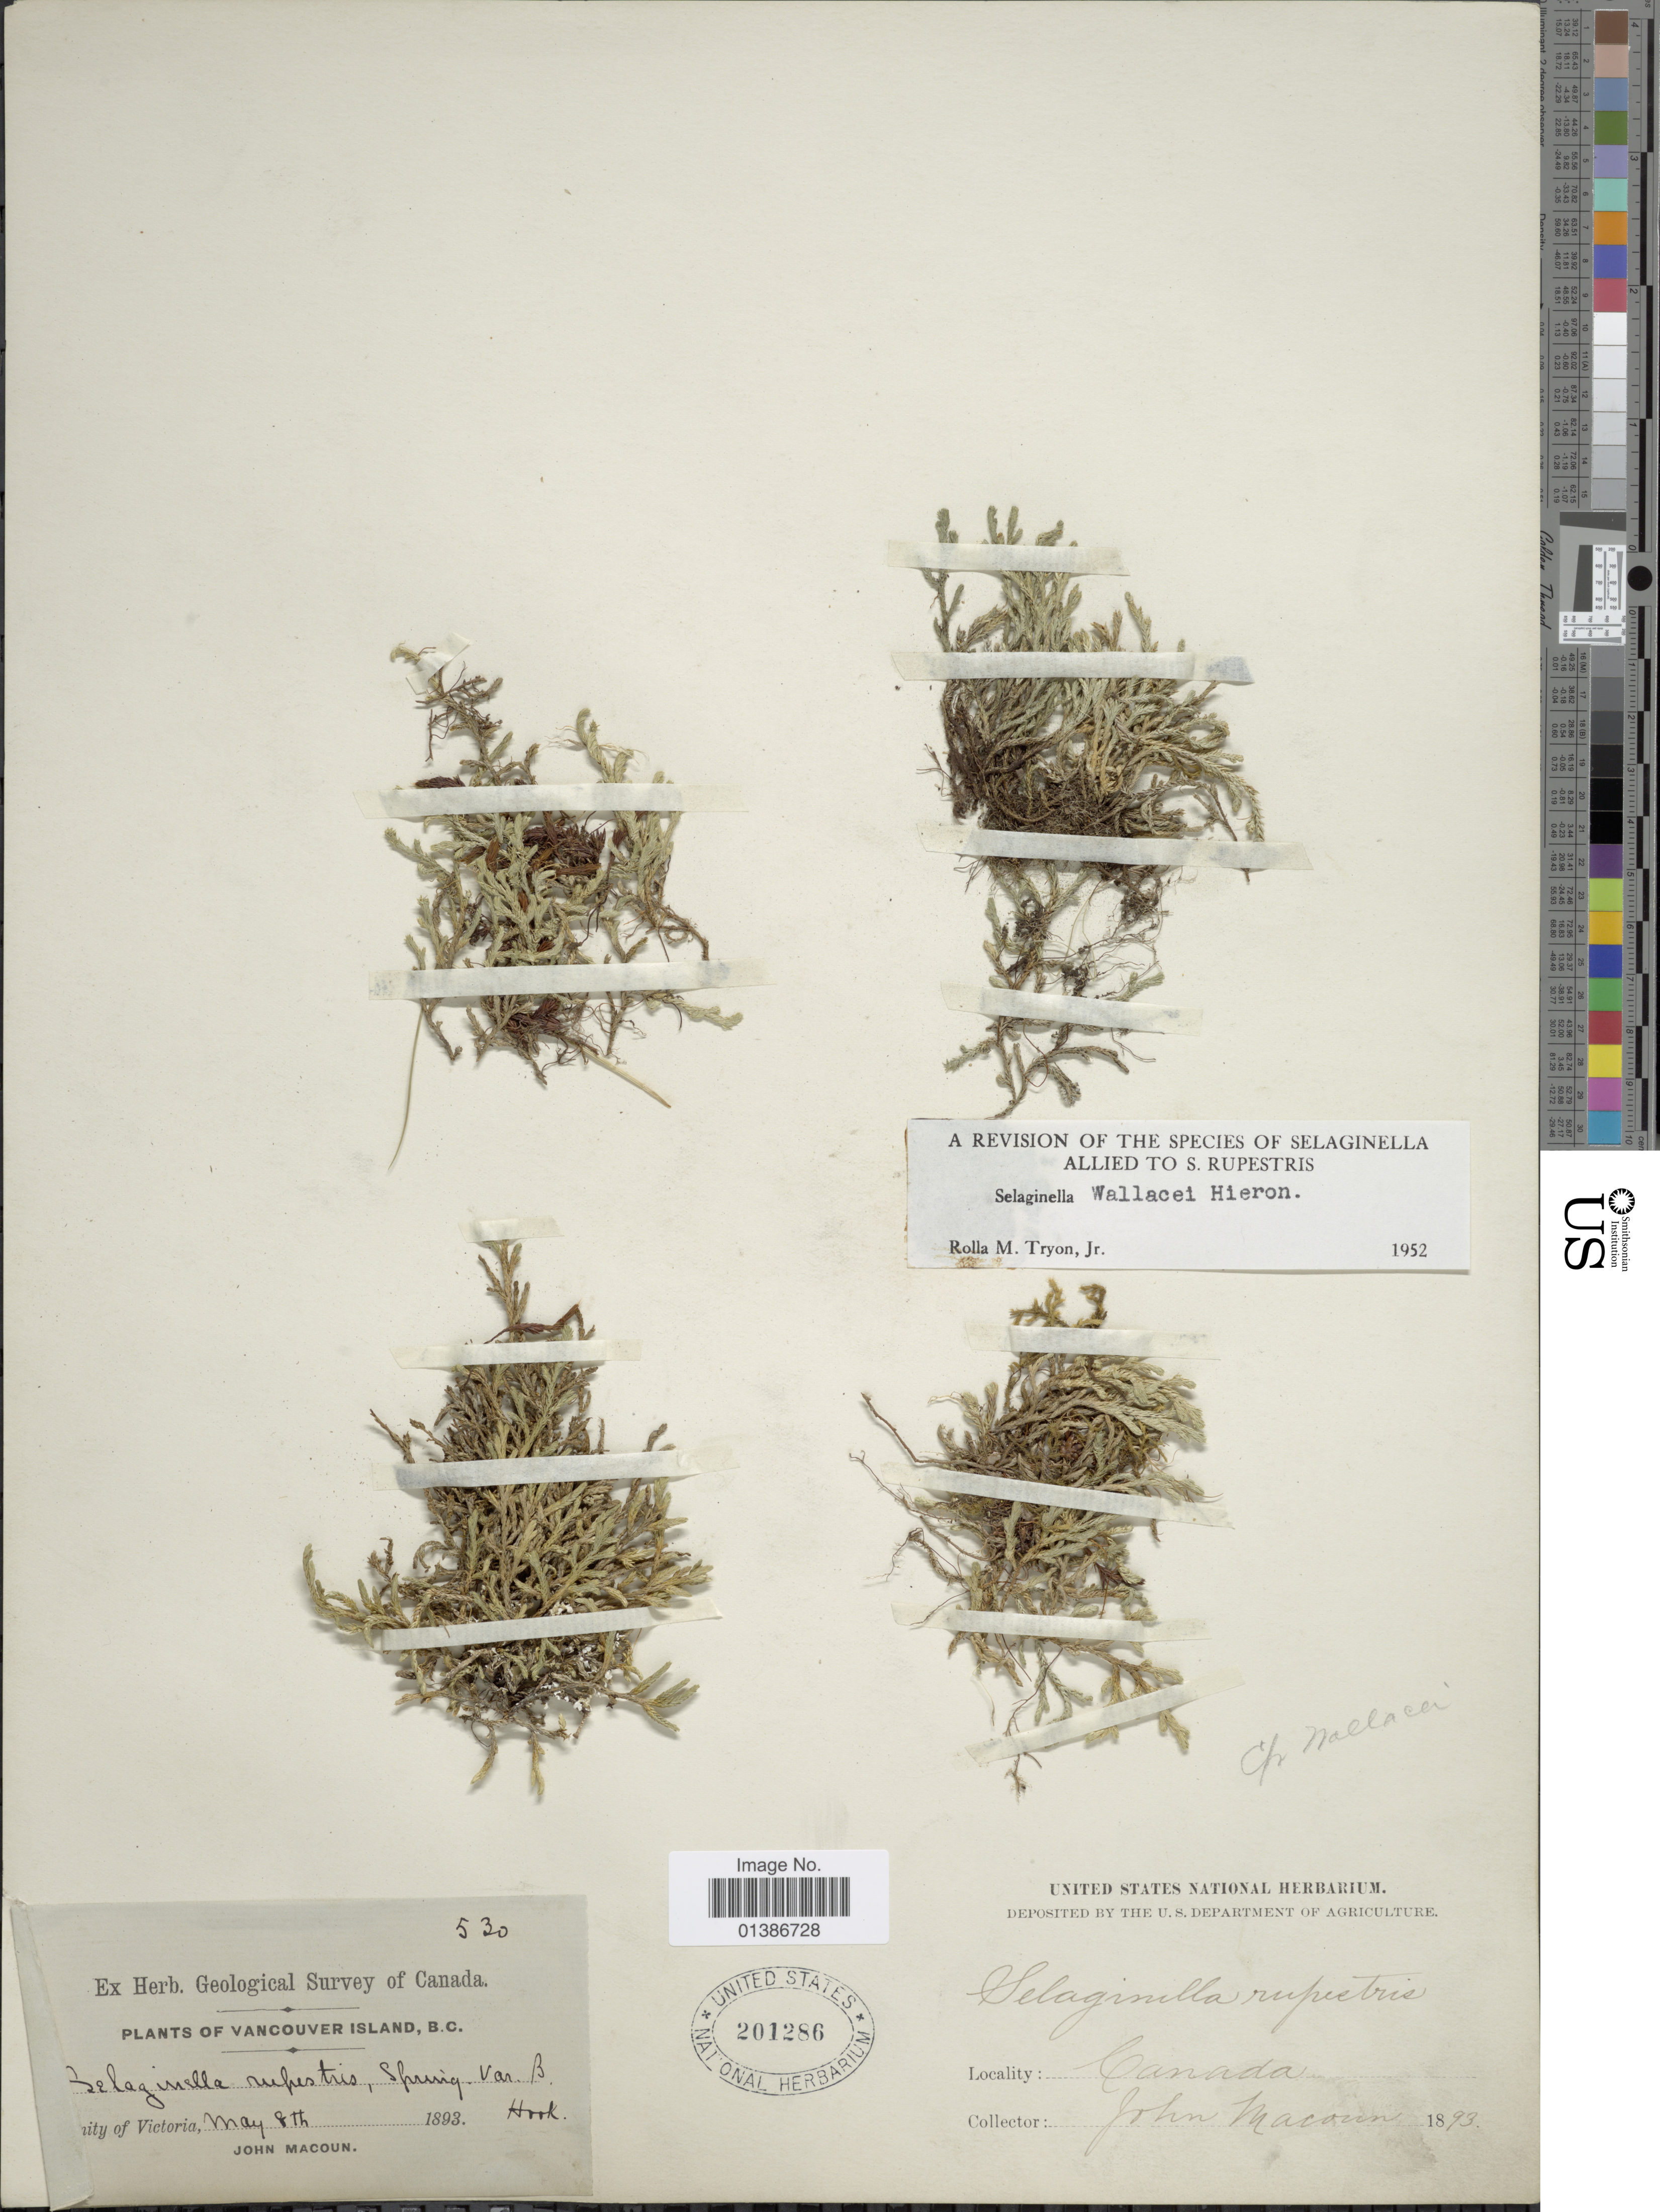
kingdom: Plantae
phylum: Tracheophyta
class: Lycopodiopsida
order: Selaginellales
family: Selaginellaceae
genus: Selaginella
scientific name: Selaginella wallacei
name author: Hieron.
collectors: J. Macoun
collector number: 530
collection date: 1893-05-08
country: Canada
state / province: British Columbia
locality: Vancouver Island. Vicinity of Victoria.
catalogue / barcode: US 201286